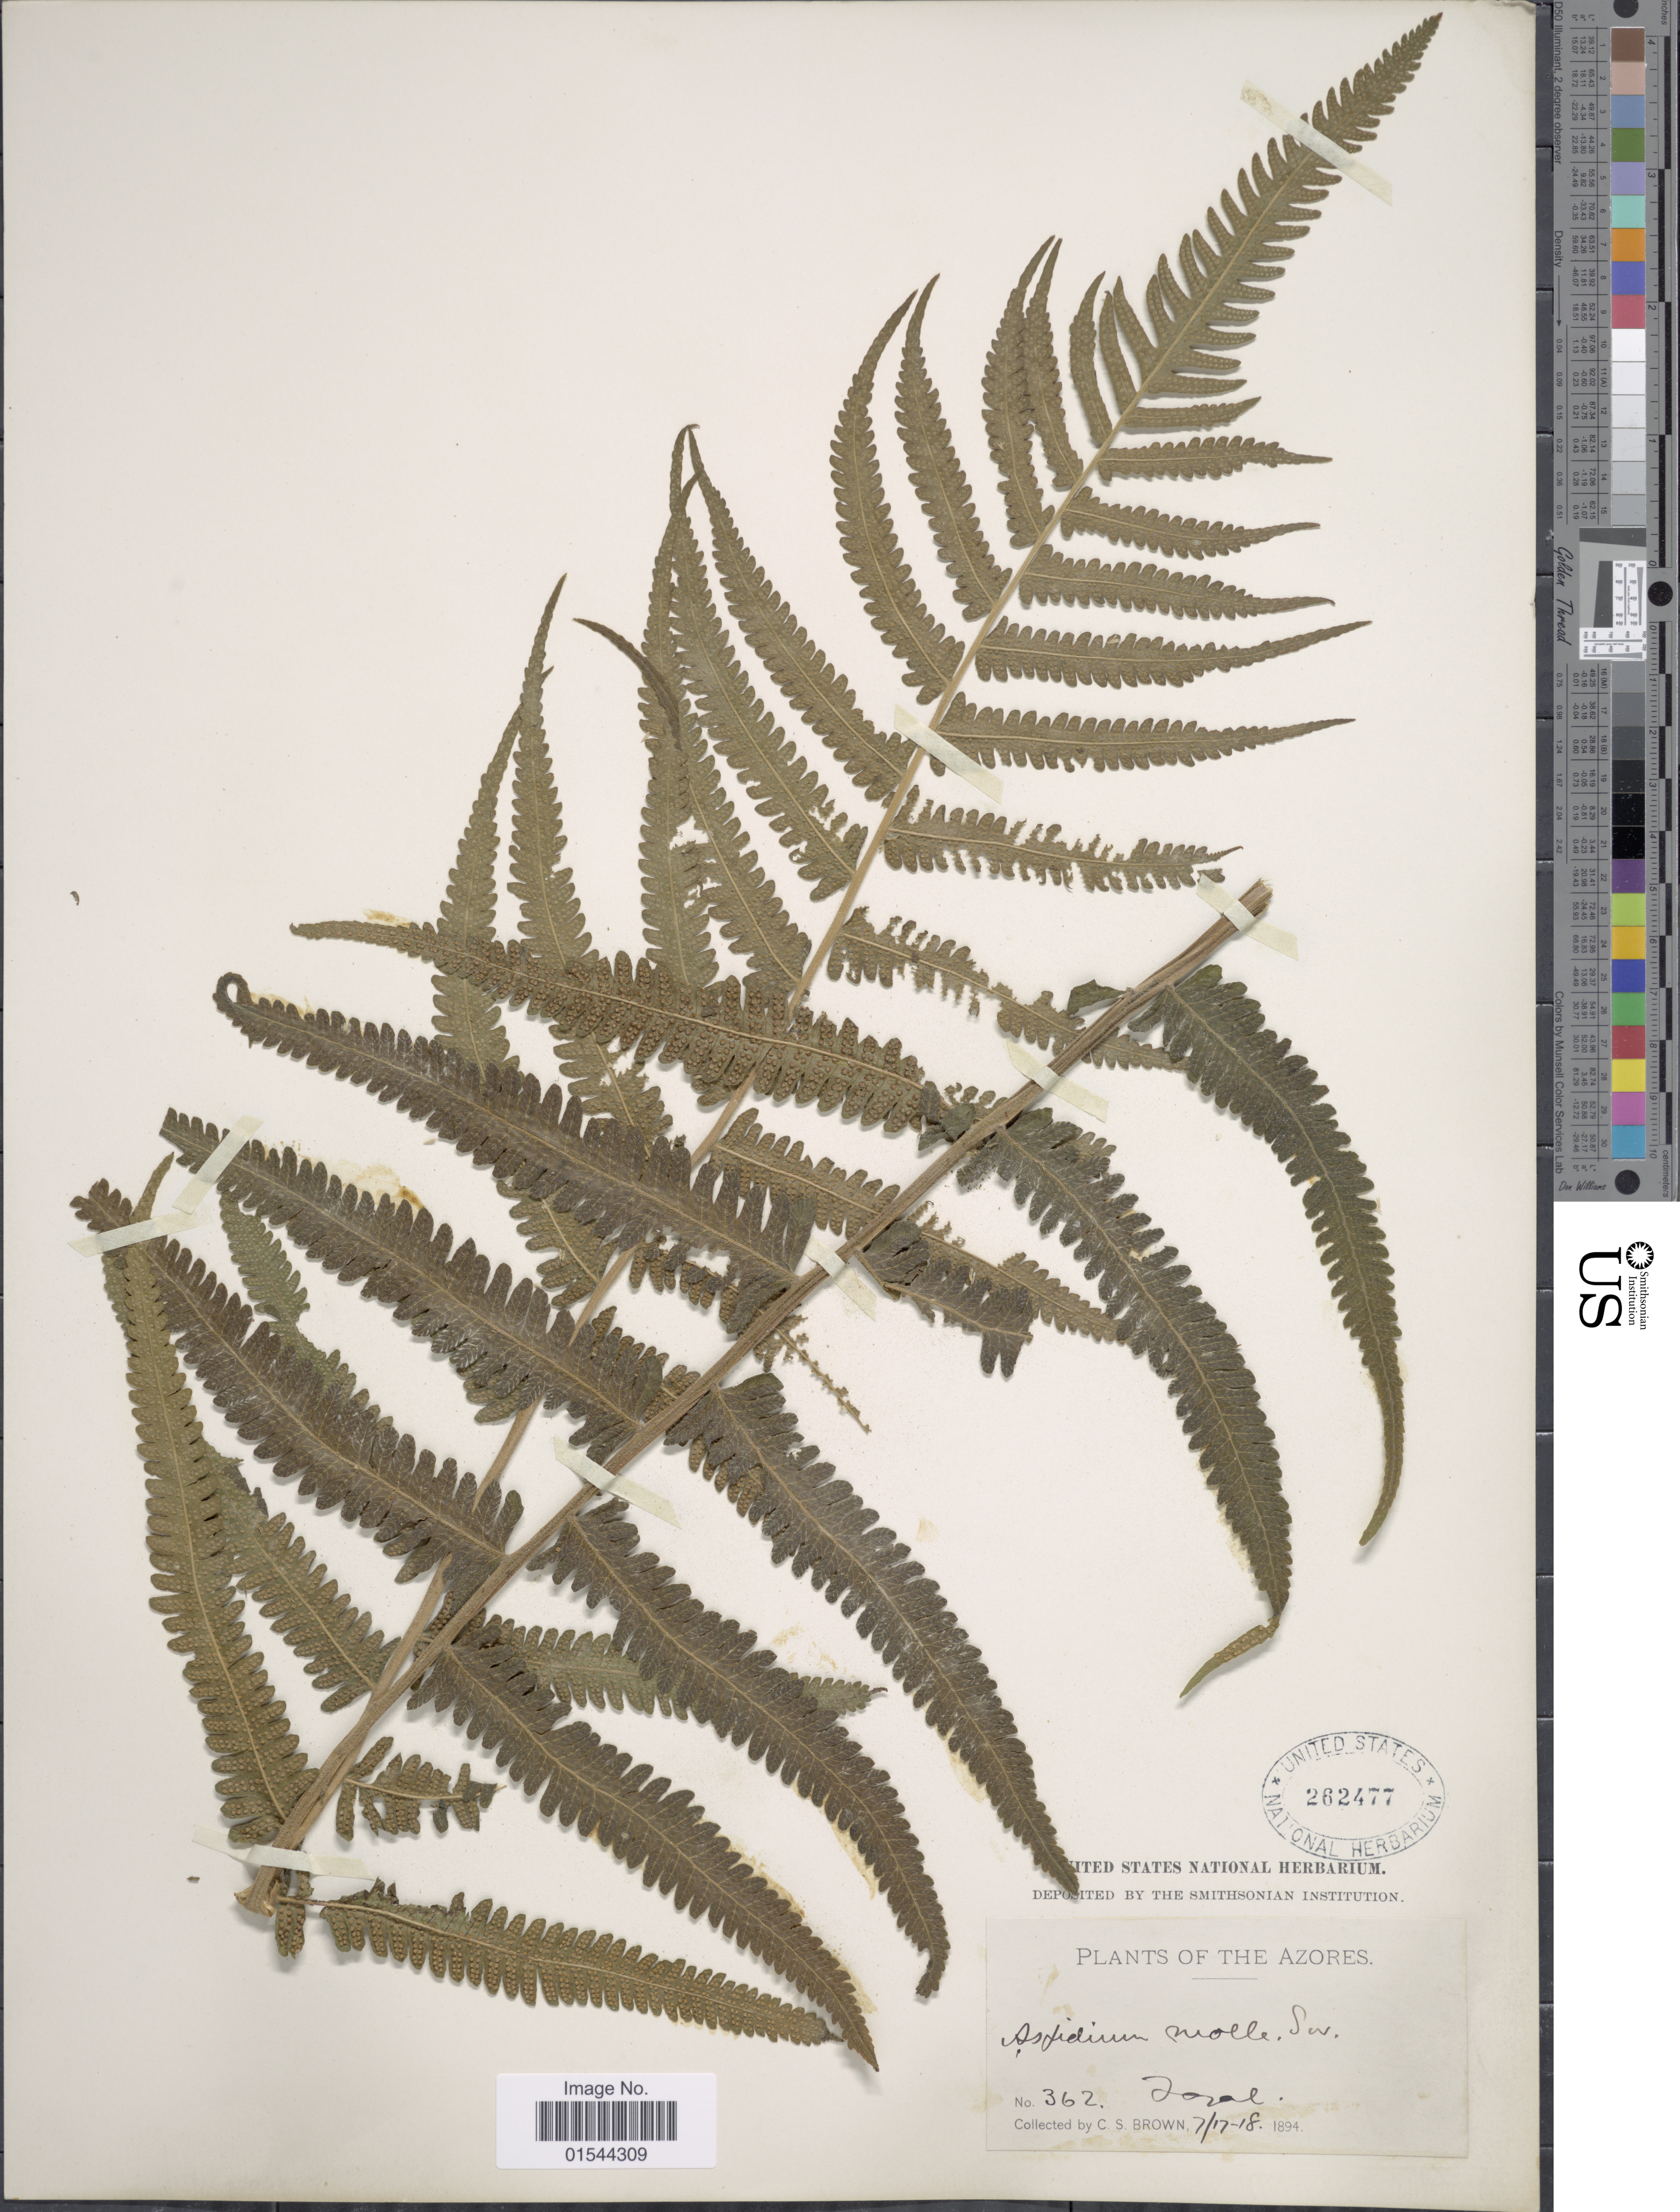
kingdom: Plantae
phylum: Tracheophyta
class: Polypodiopsida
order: Polypodiales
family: Thelypteridaceae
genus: Christella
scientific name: Christella dentata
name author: (Forssk.) Brownsey & Jermy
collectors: C. S. Brown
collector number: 362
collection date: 1894-07-17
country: Portugal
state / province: Azores (Aut. Reg.)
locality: Joral [interpreted]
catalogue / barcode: US 262477